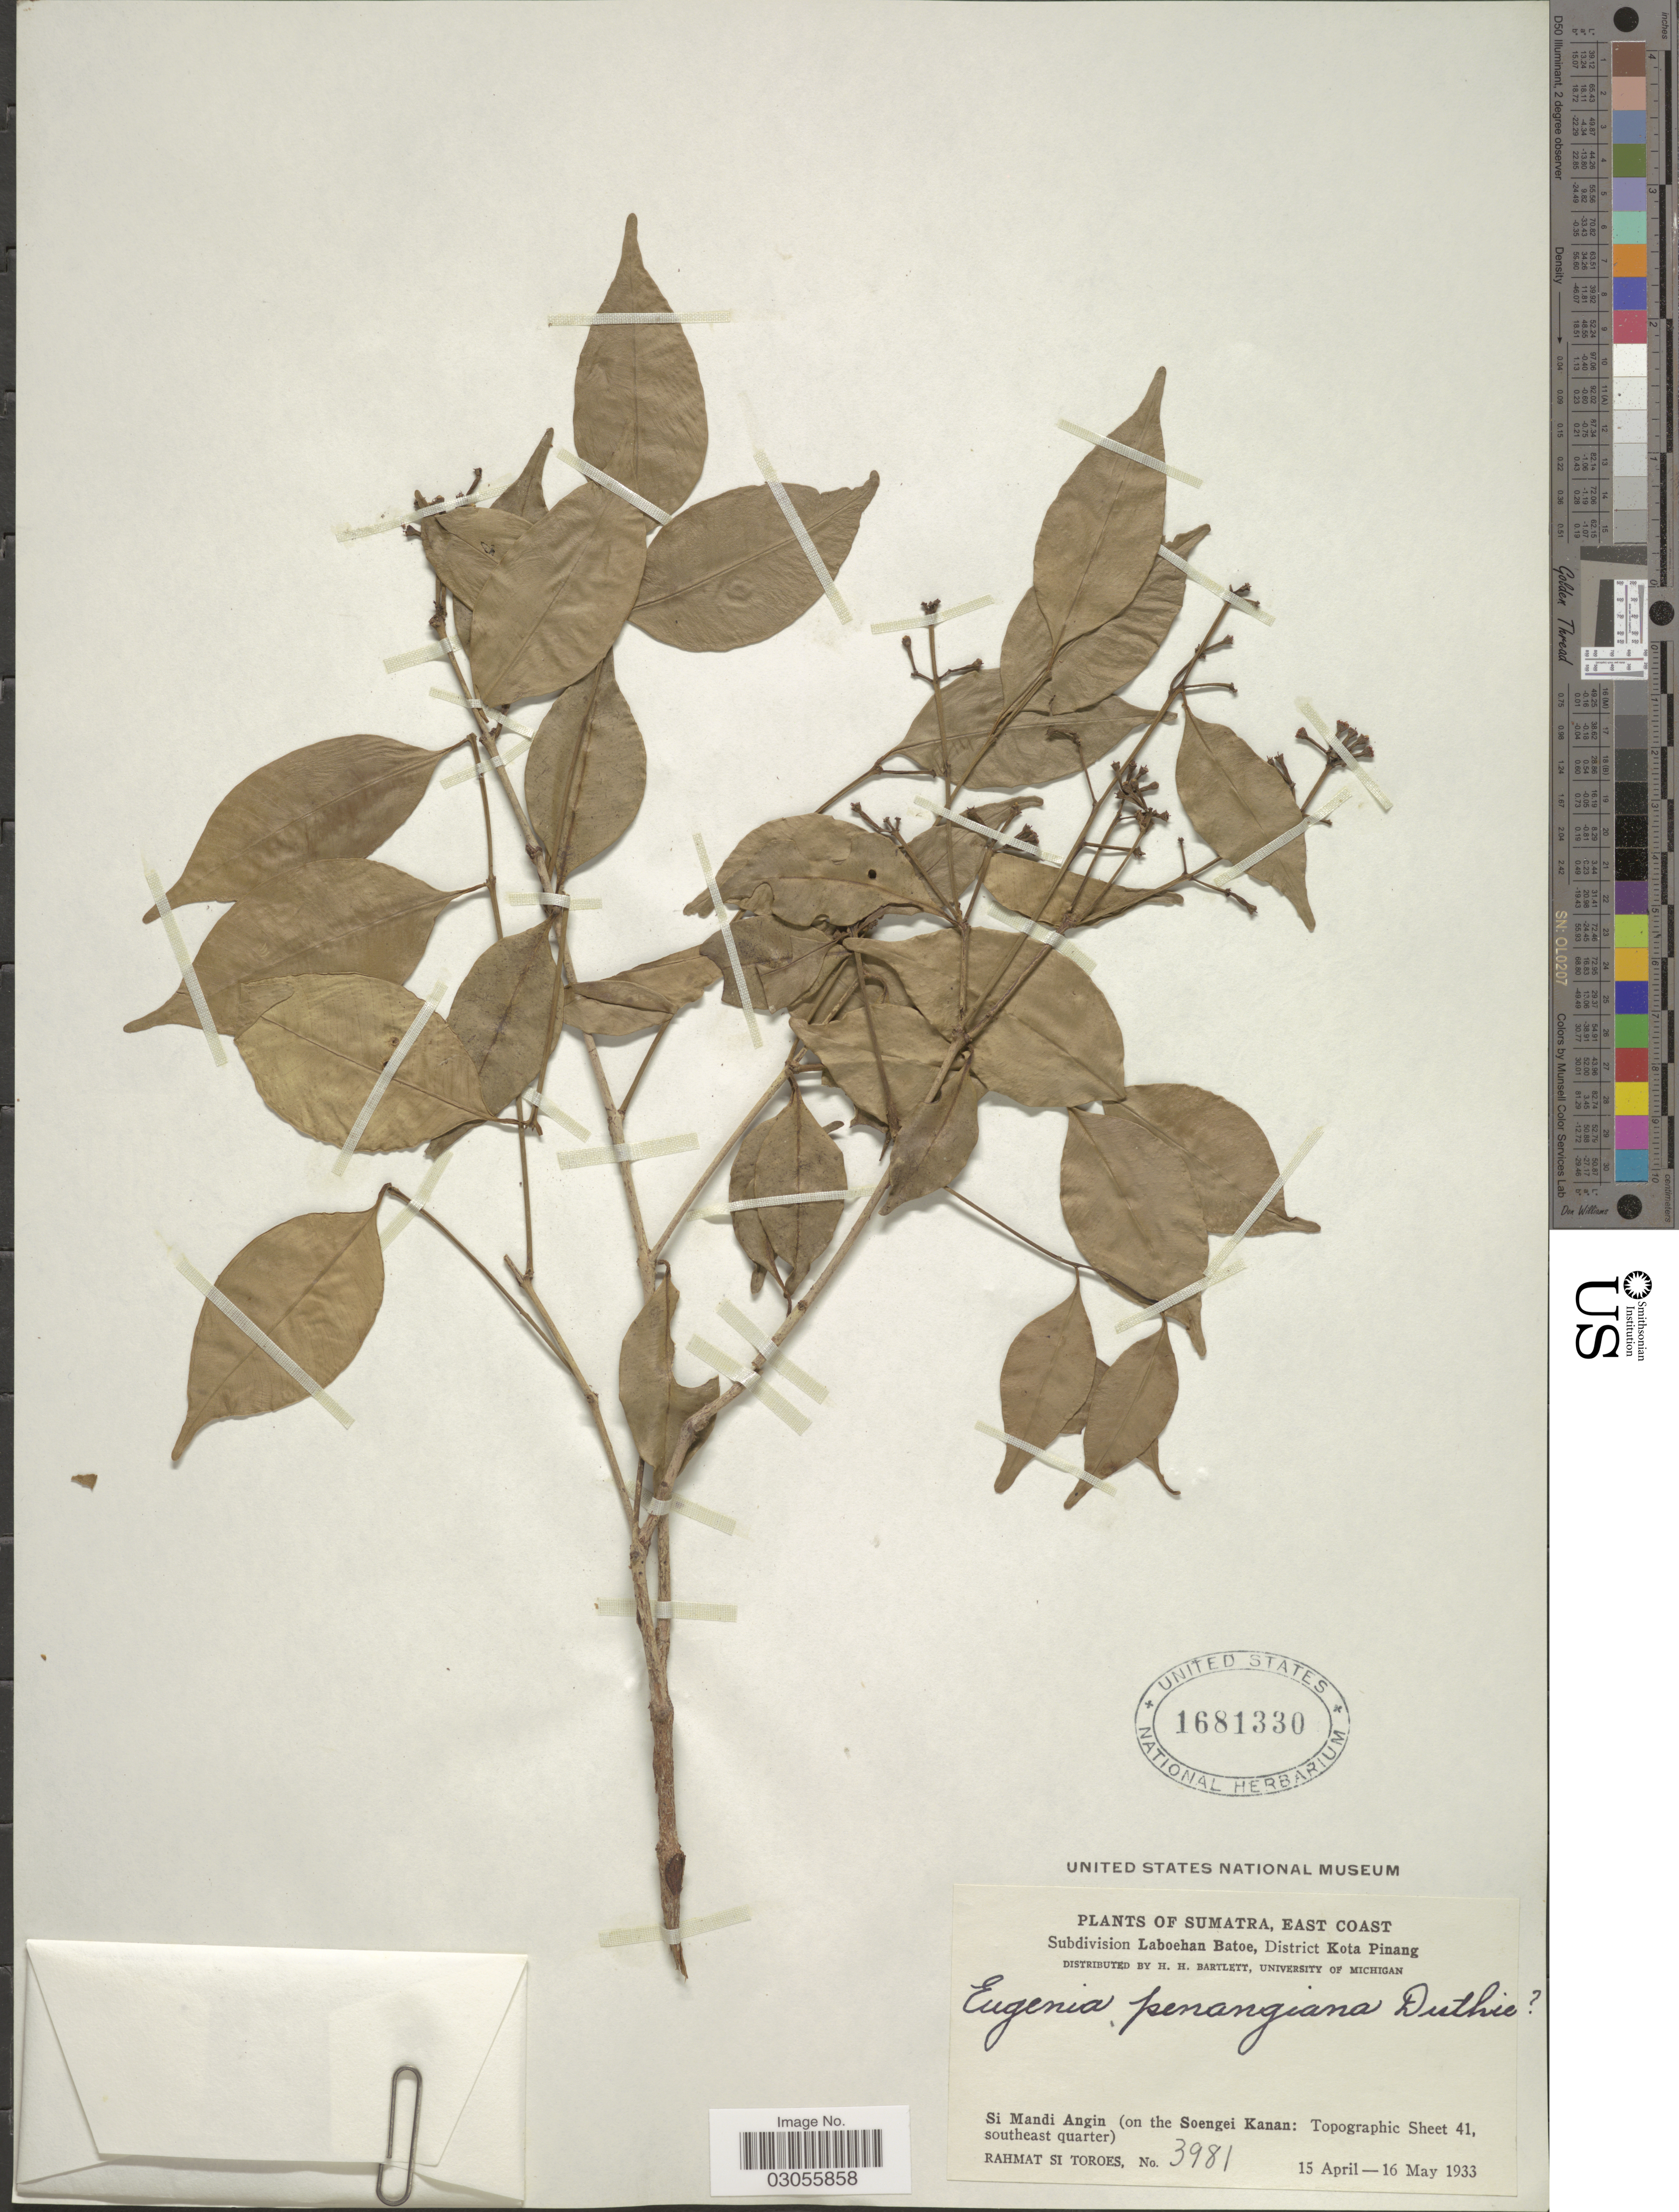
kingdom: Plantae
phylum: Tracheophyta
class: Magnoliopsida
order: Myrtales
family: Myrtaceae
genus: Syzygium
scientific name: Syzygium attenuatum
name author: (Miq.) Merr. & L.M. Perry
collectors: Rahmat Si Boeea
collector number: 3981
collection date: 1933-04-15/1933-05-16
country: Indonesia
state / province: Sumatra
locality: East Coast. Subdivision Laboehan Batoe, District Kota Pinang. Si Mandi Angin (on the Soengei Kanan: Topographic Sheet 41, southeast quarter).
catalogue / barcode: US 1681330